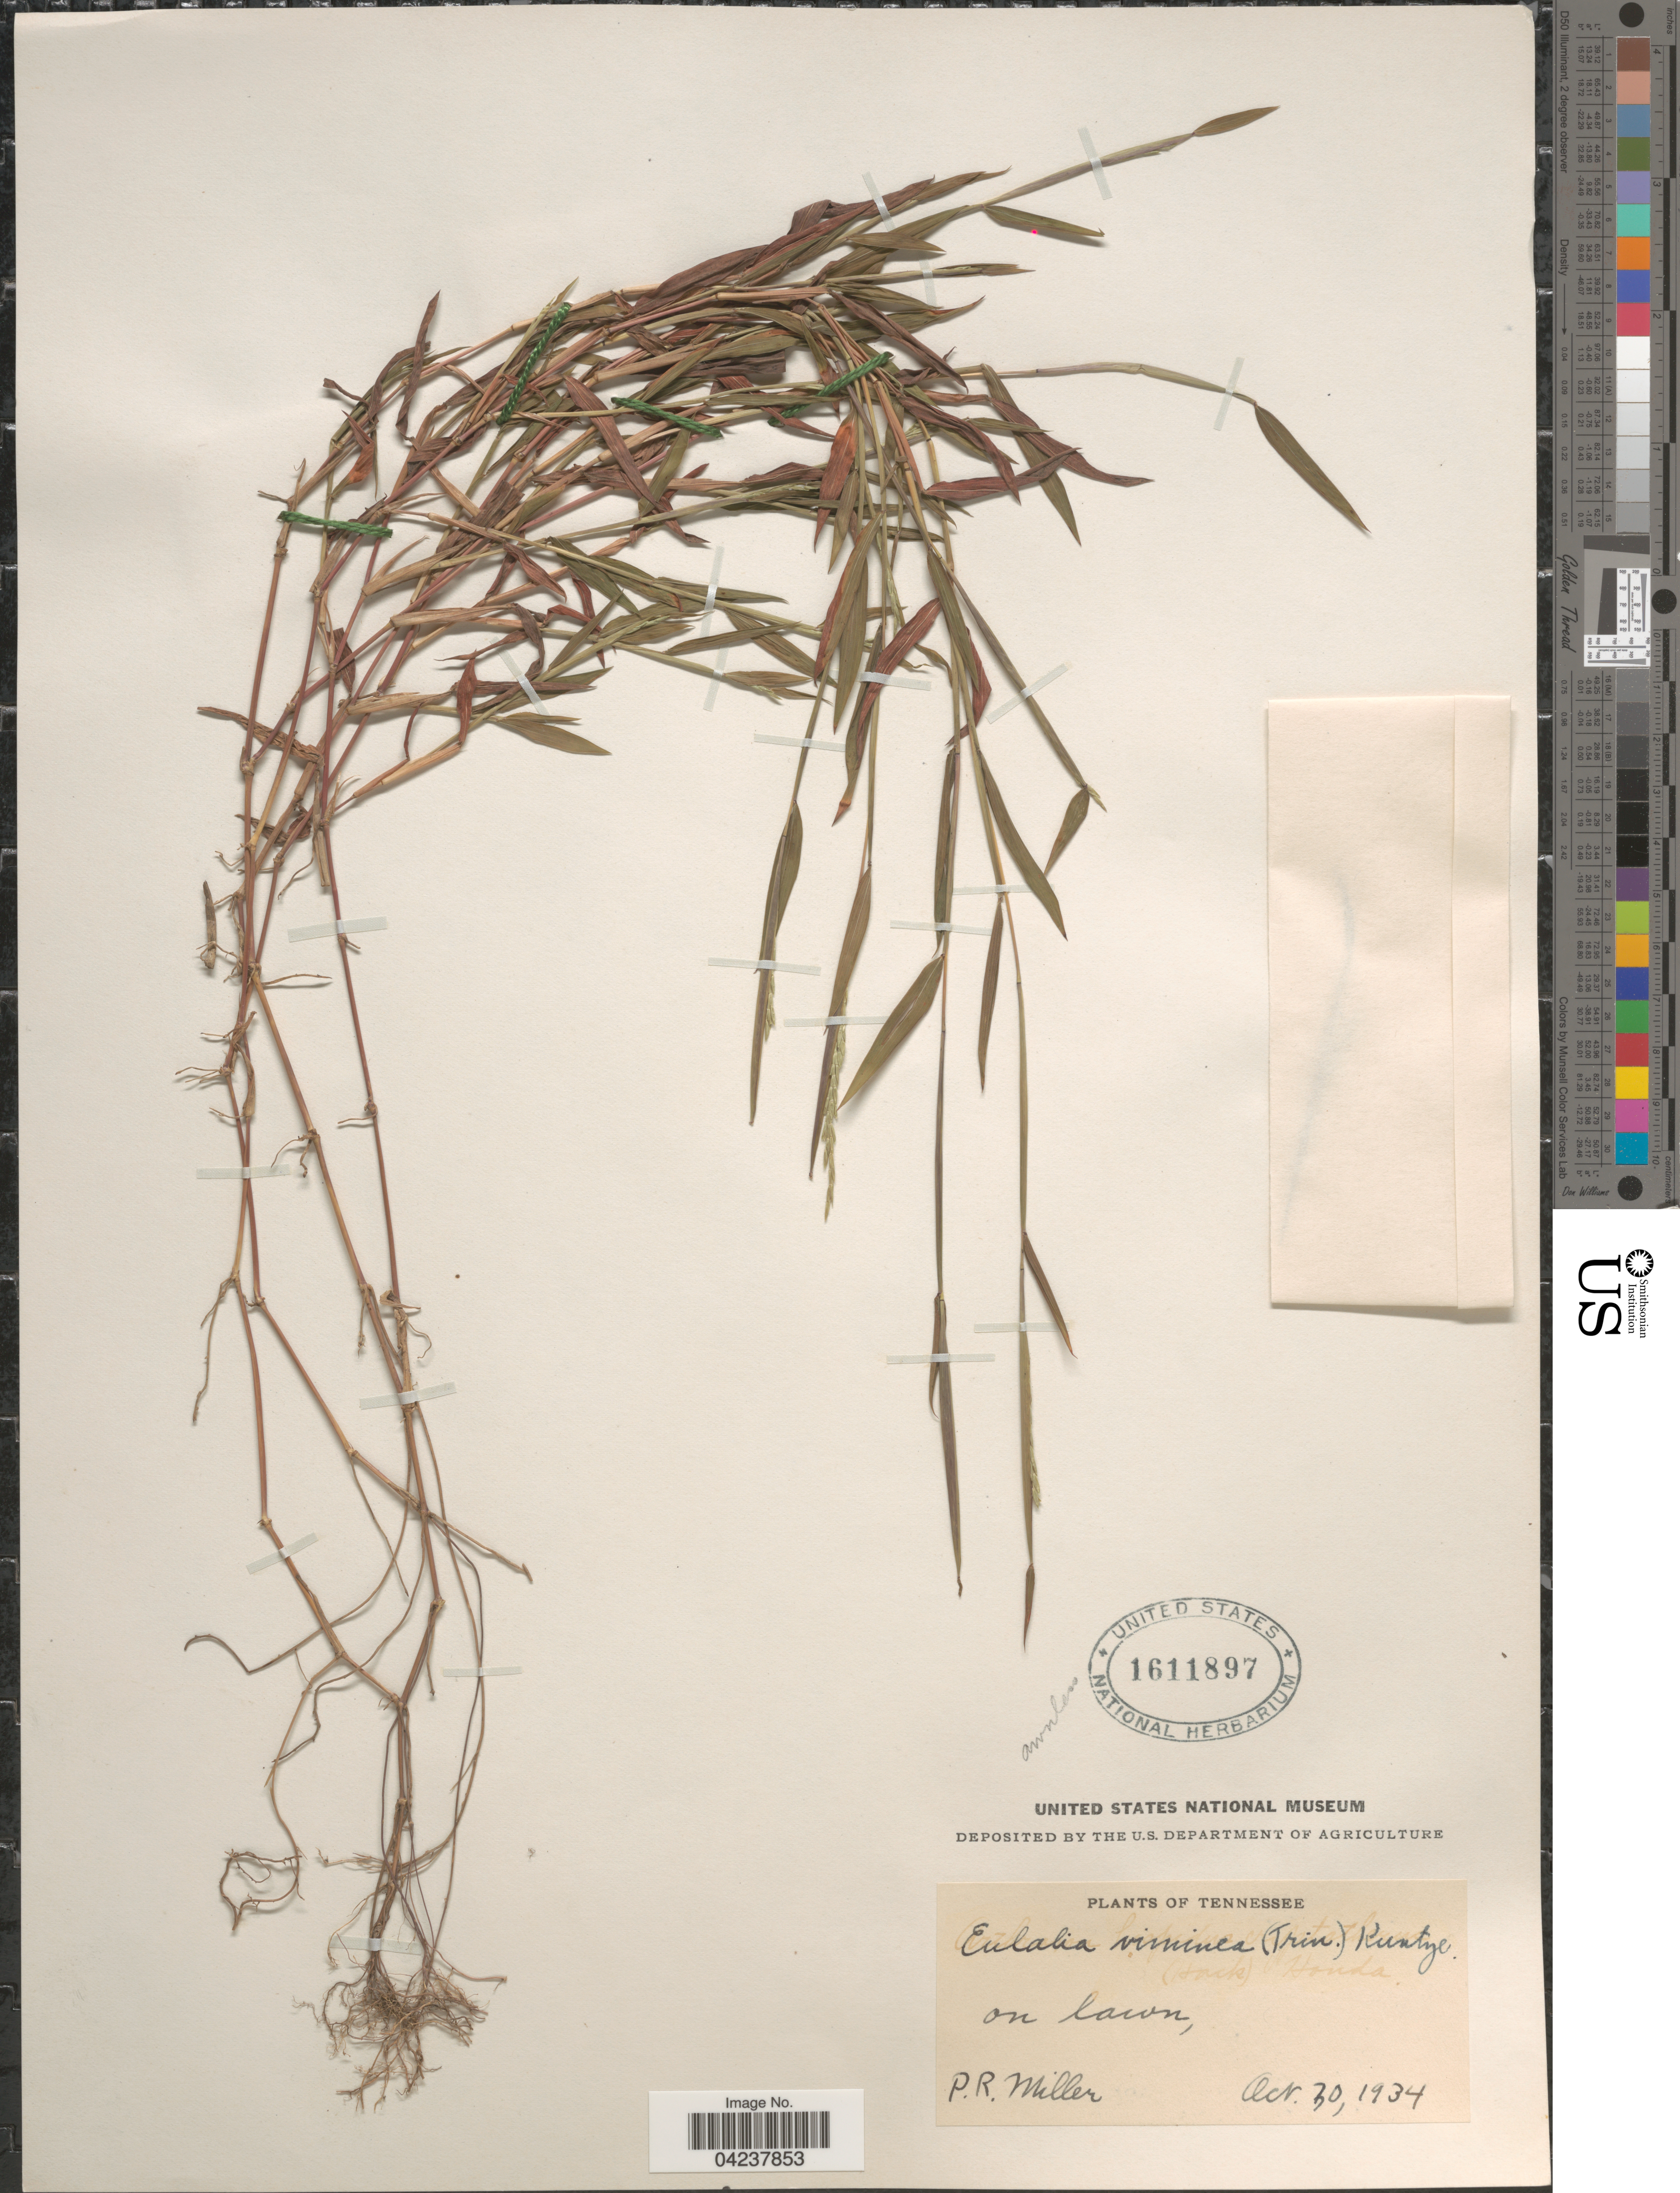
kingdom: Plantae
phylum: Tracheophyta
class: Liliopsida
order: Poales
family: Poaceae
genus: Microstegium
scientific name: Microstegium vimineum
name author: (Trin.) A. Camus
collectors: P. Miller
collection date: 1934-10-30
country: United States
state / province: Tennessee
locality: On lawn.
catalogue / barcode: US 1611897